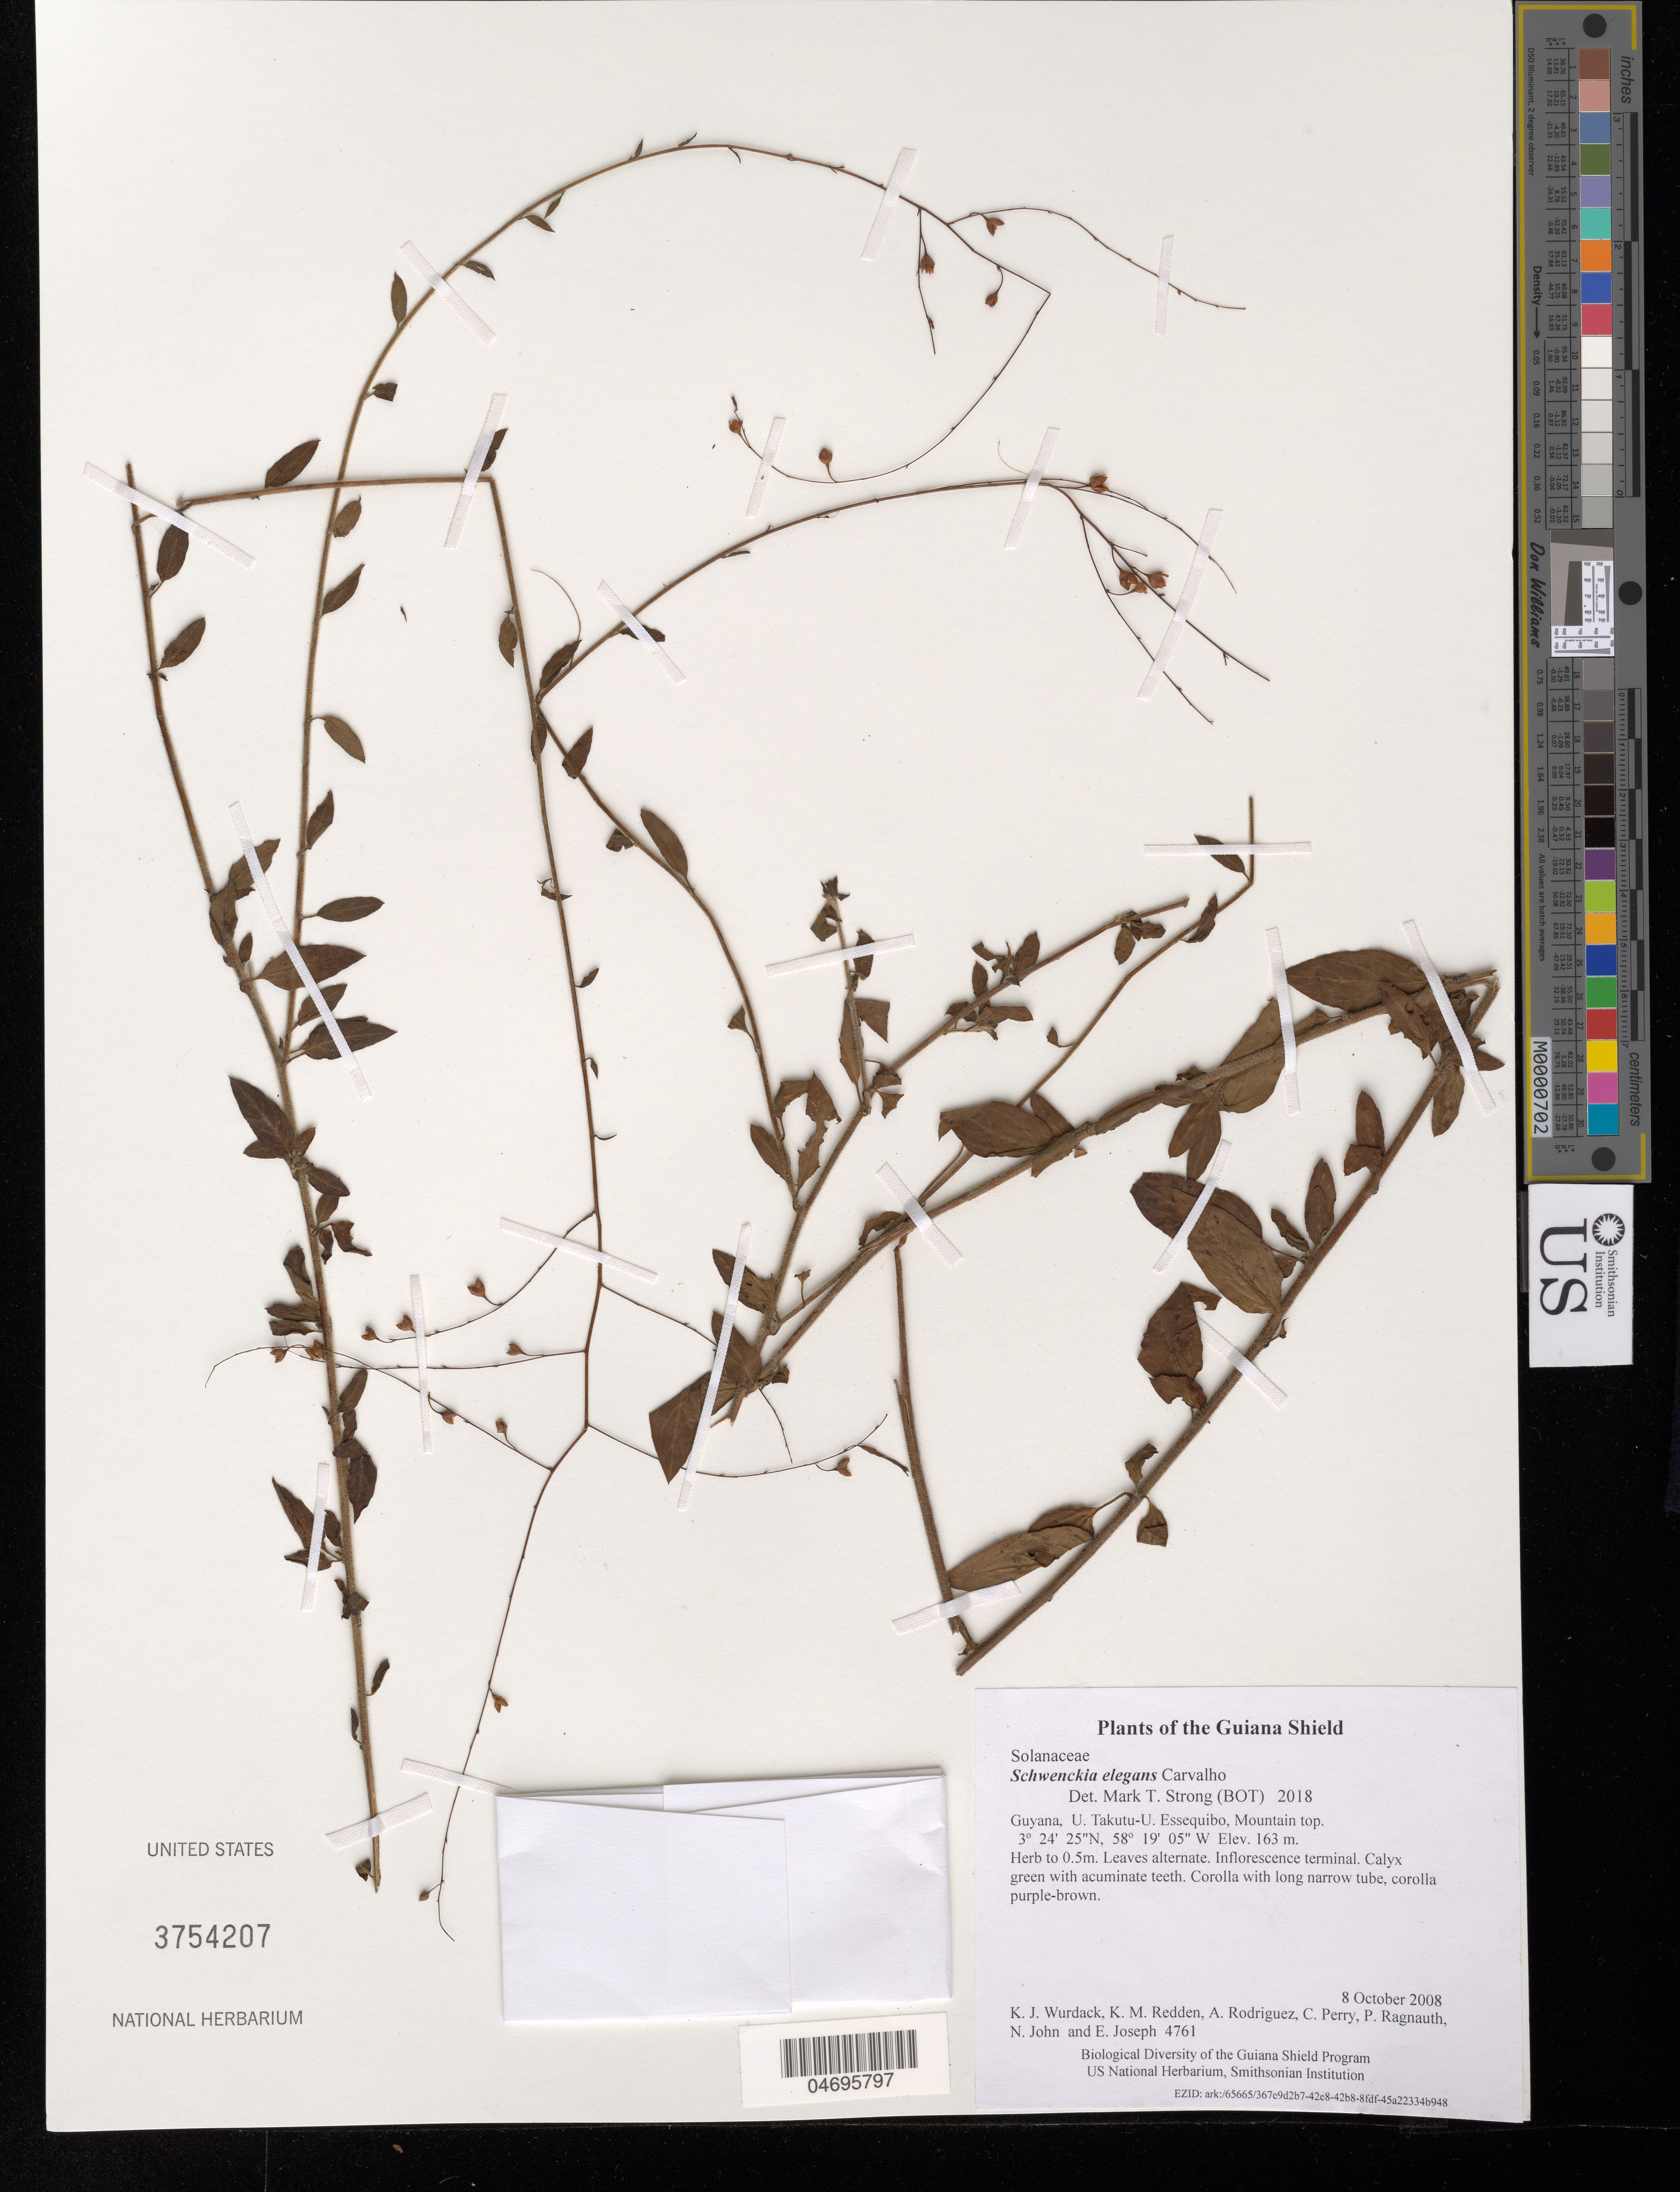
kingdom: Plantae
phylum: Tracheophyta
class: Magnoliopsida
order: Solanales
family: Solanaceae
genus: Schwenckia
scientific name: Schwenckia elegans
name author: Carvalho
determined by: Strong, Mark T., (BOT), Smithsonian Institution - National Museum of Natural History (UNITED STATES)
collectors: K. Wurdack, K. M. Redden, A. Rodriguez, C. Perry, P. Ragnauth, N. John & E. Joseph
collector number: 4761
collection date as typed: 8 October 2008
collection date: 2008-10-08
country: Guyana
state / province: U. Takutu-U. Essequibo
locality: Mountain top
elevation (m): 163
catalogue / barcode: US 3754207